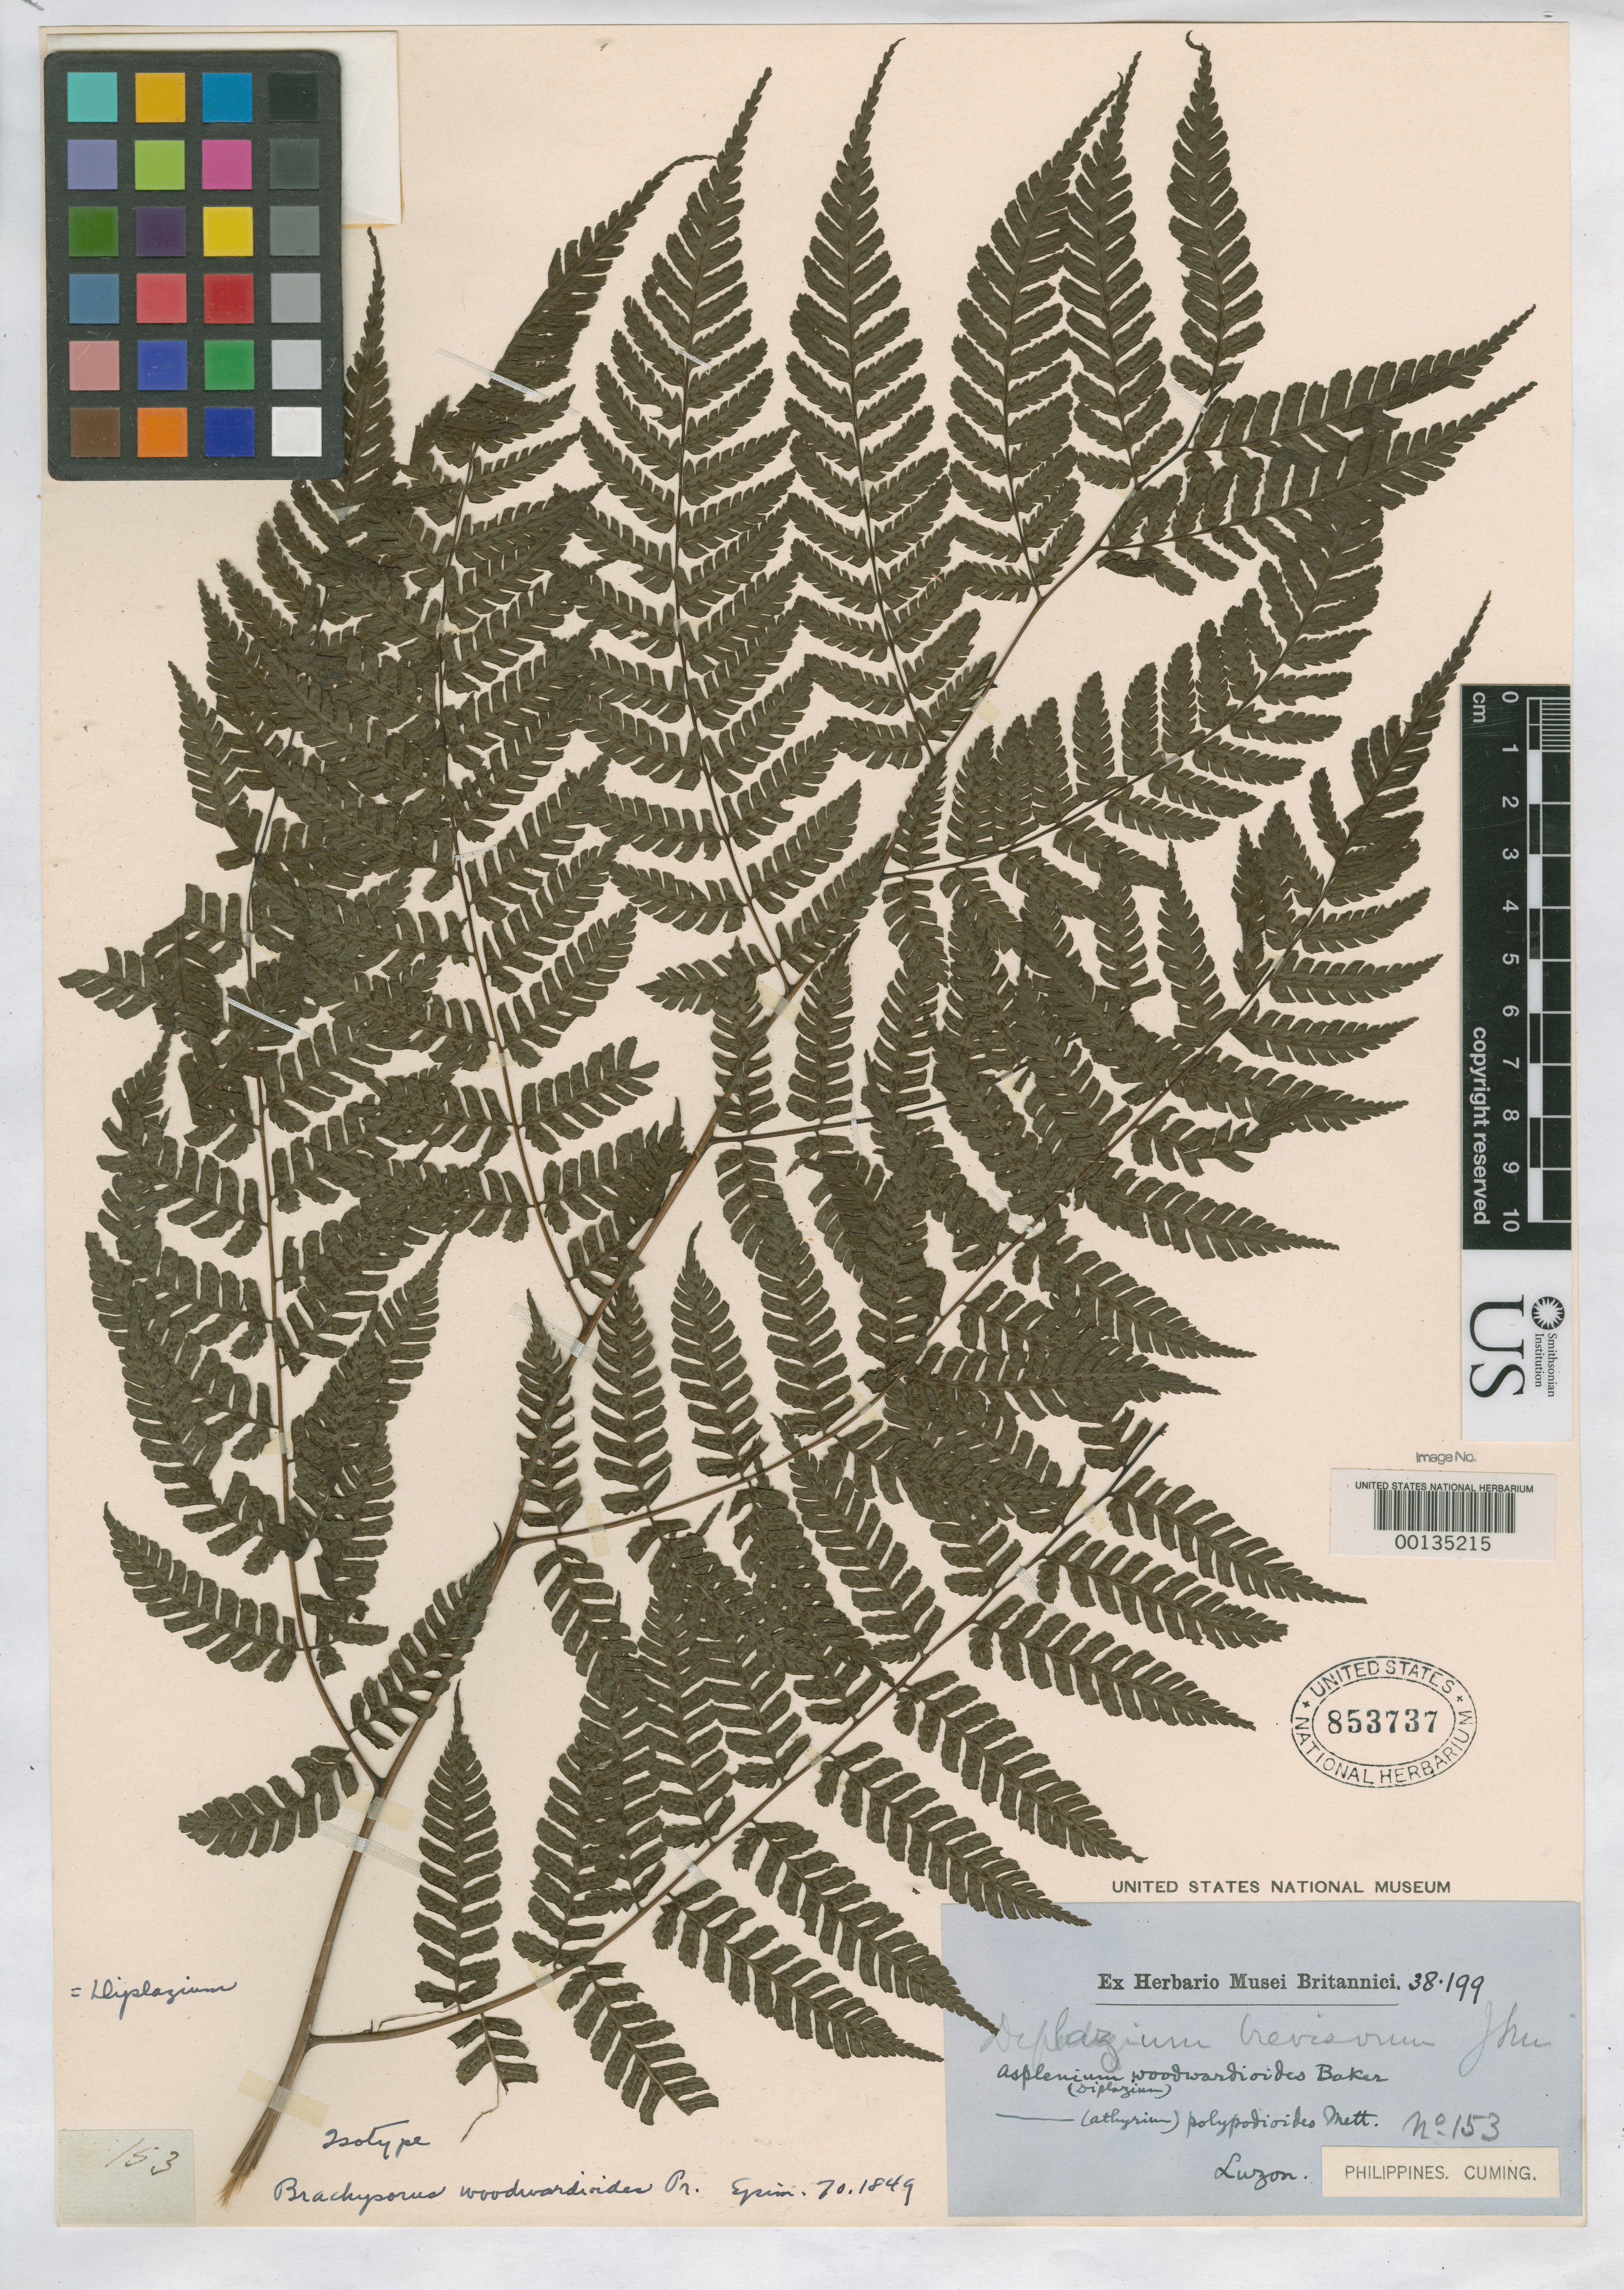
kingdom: Plantae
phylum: Tracheophyta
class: Polypodiopsida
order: Polypodiales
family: Athyriaceae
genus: Brachysorus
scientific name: Brachysorus woodwardioides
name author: C. Presl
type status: Type Collection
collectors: H. Cuming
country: Philippines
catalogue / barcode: US 853737